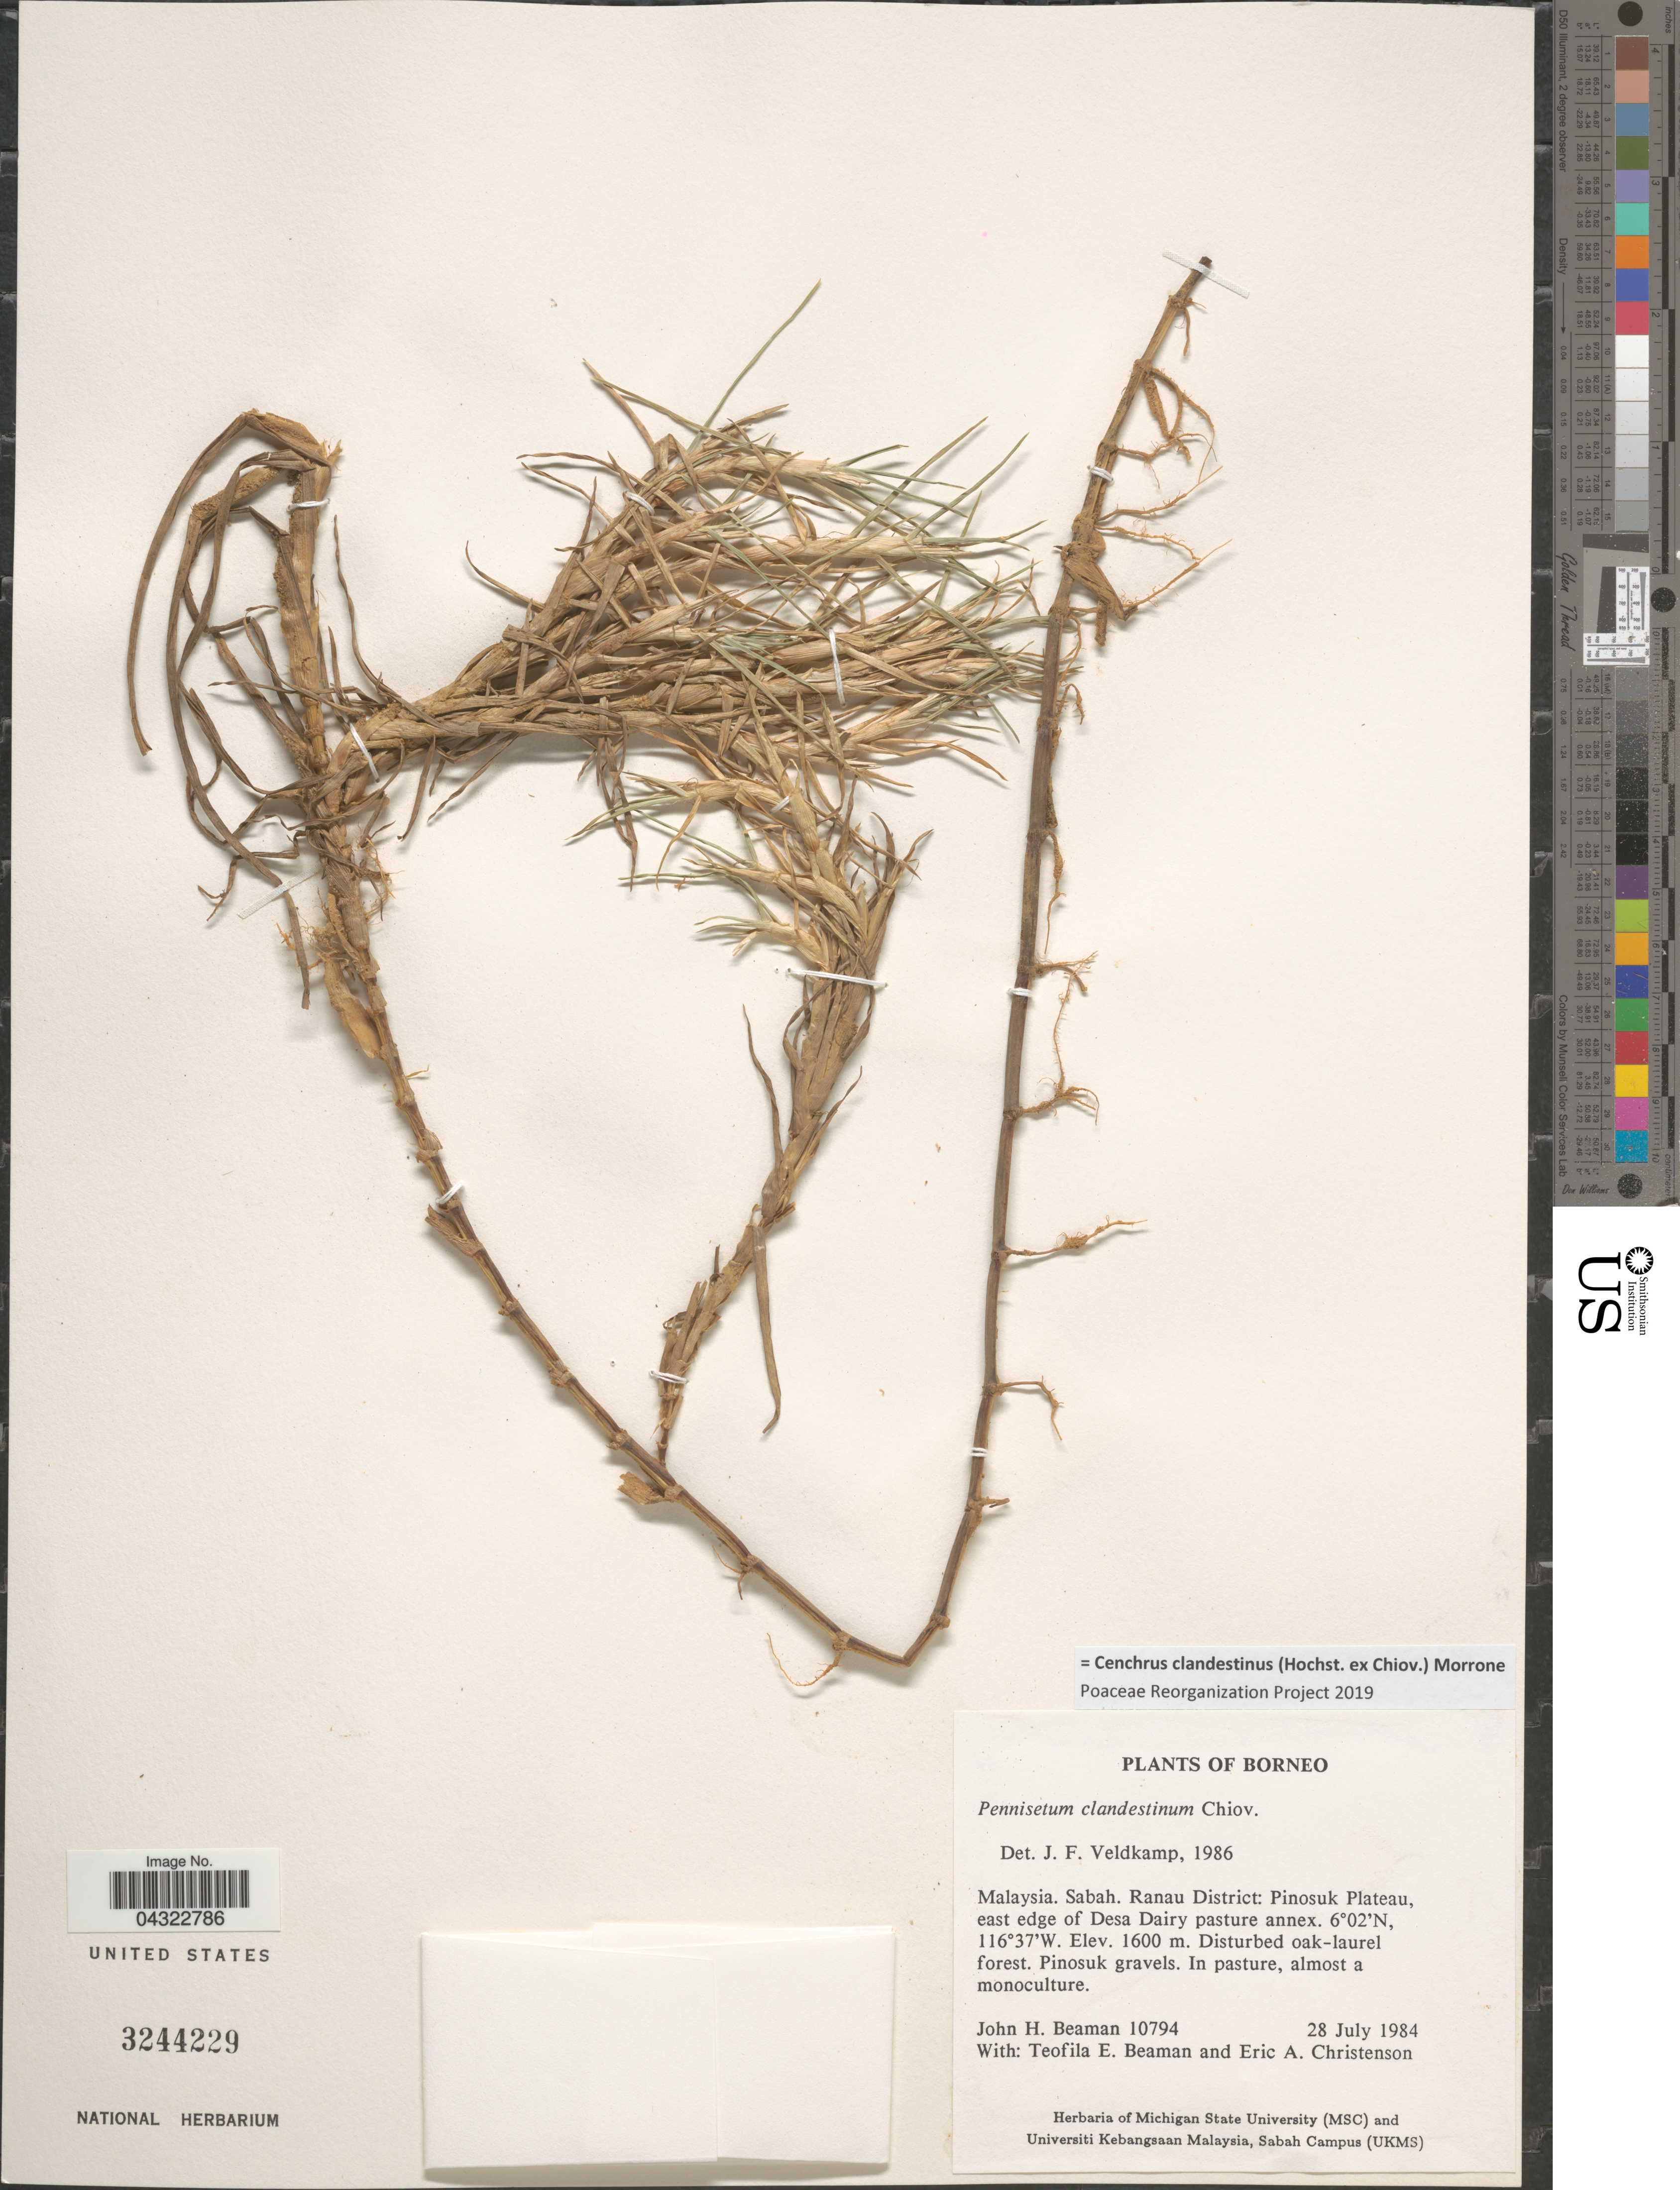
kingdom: Plantae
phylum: Tracheophyta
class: Liliopsida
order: Poales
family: Poaceae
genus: Cenchrus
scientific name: Cenchrus clandestinus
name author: (Hochst. & Chiov.) Morrone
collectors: J. H. Beaman, T. E. Beaman & E. A. Christenson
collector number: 10794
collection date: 1984-07-28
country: Malaysia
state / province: Sabah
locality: Borneo. Ranau District: Pinosuk Plateau, east edge of Desa Dairy pasture annex.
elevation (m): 1600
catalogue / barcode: US 3244229